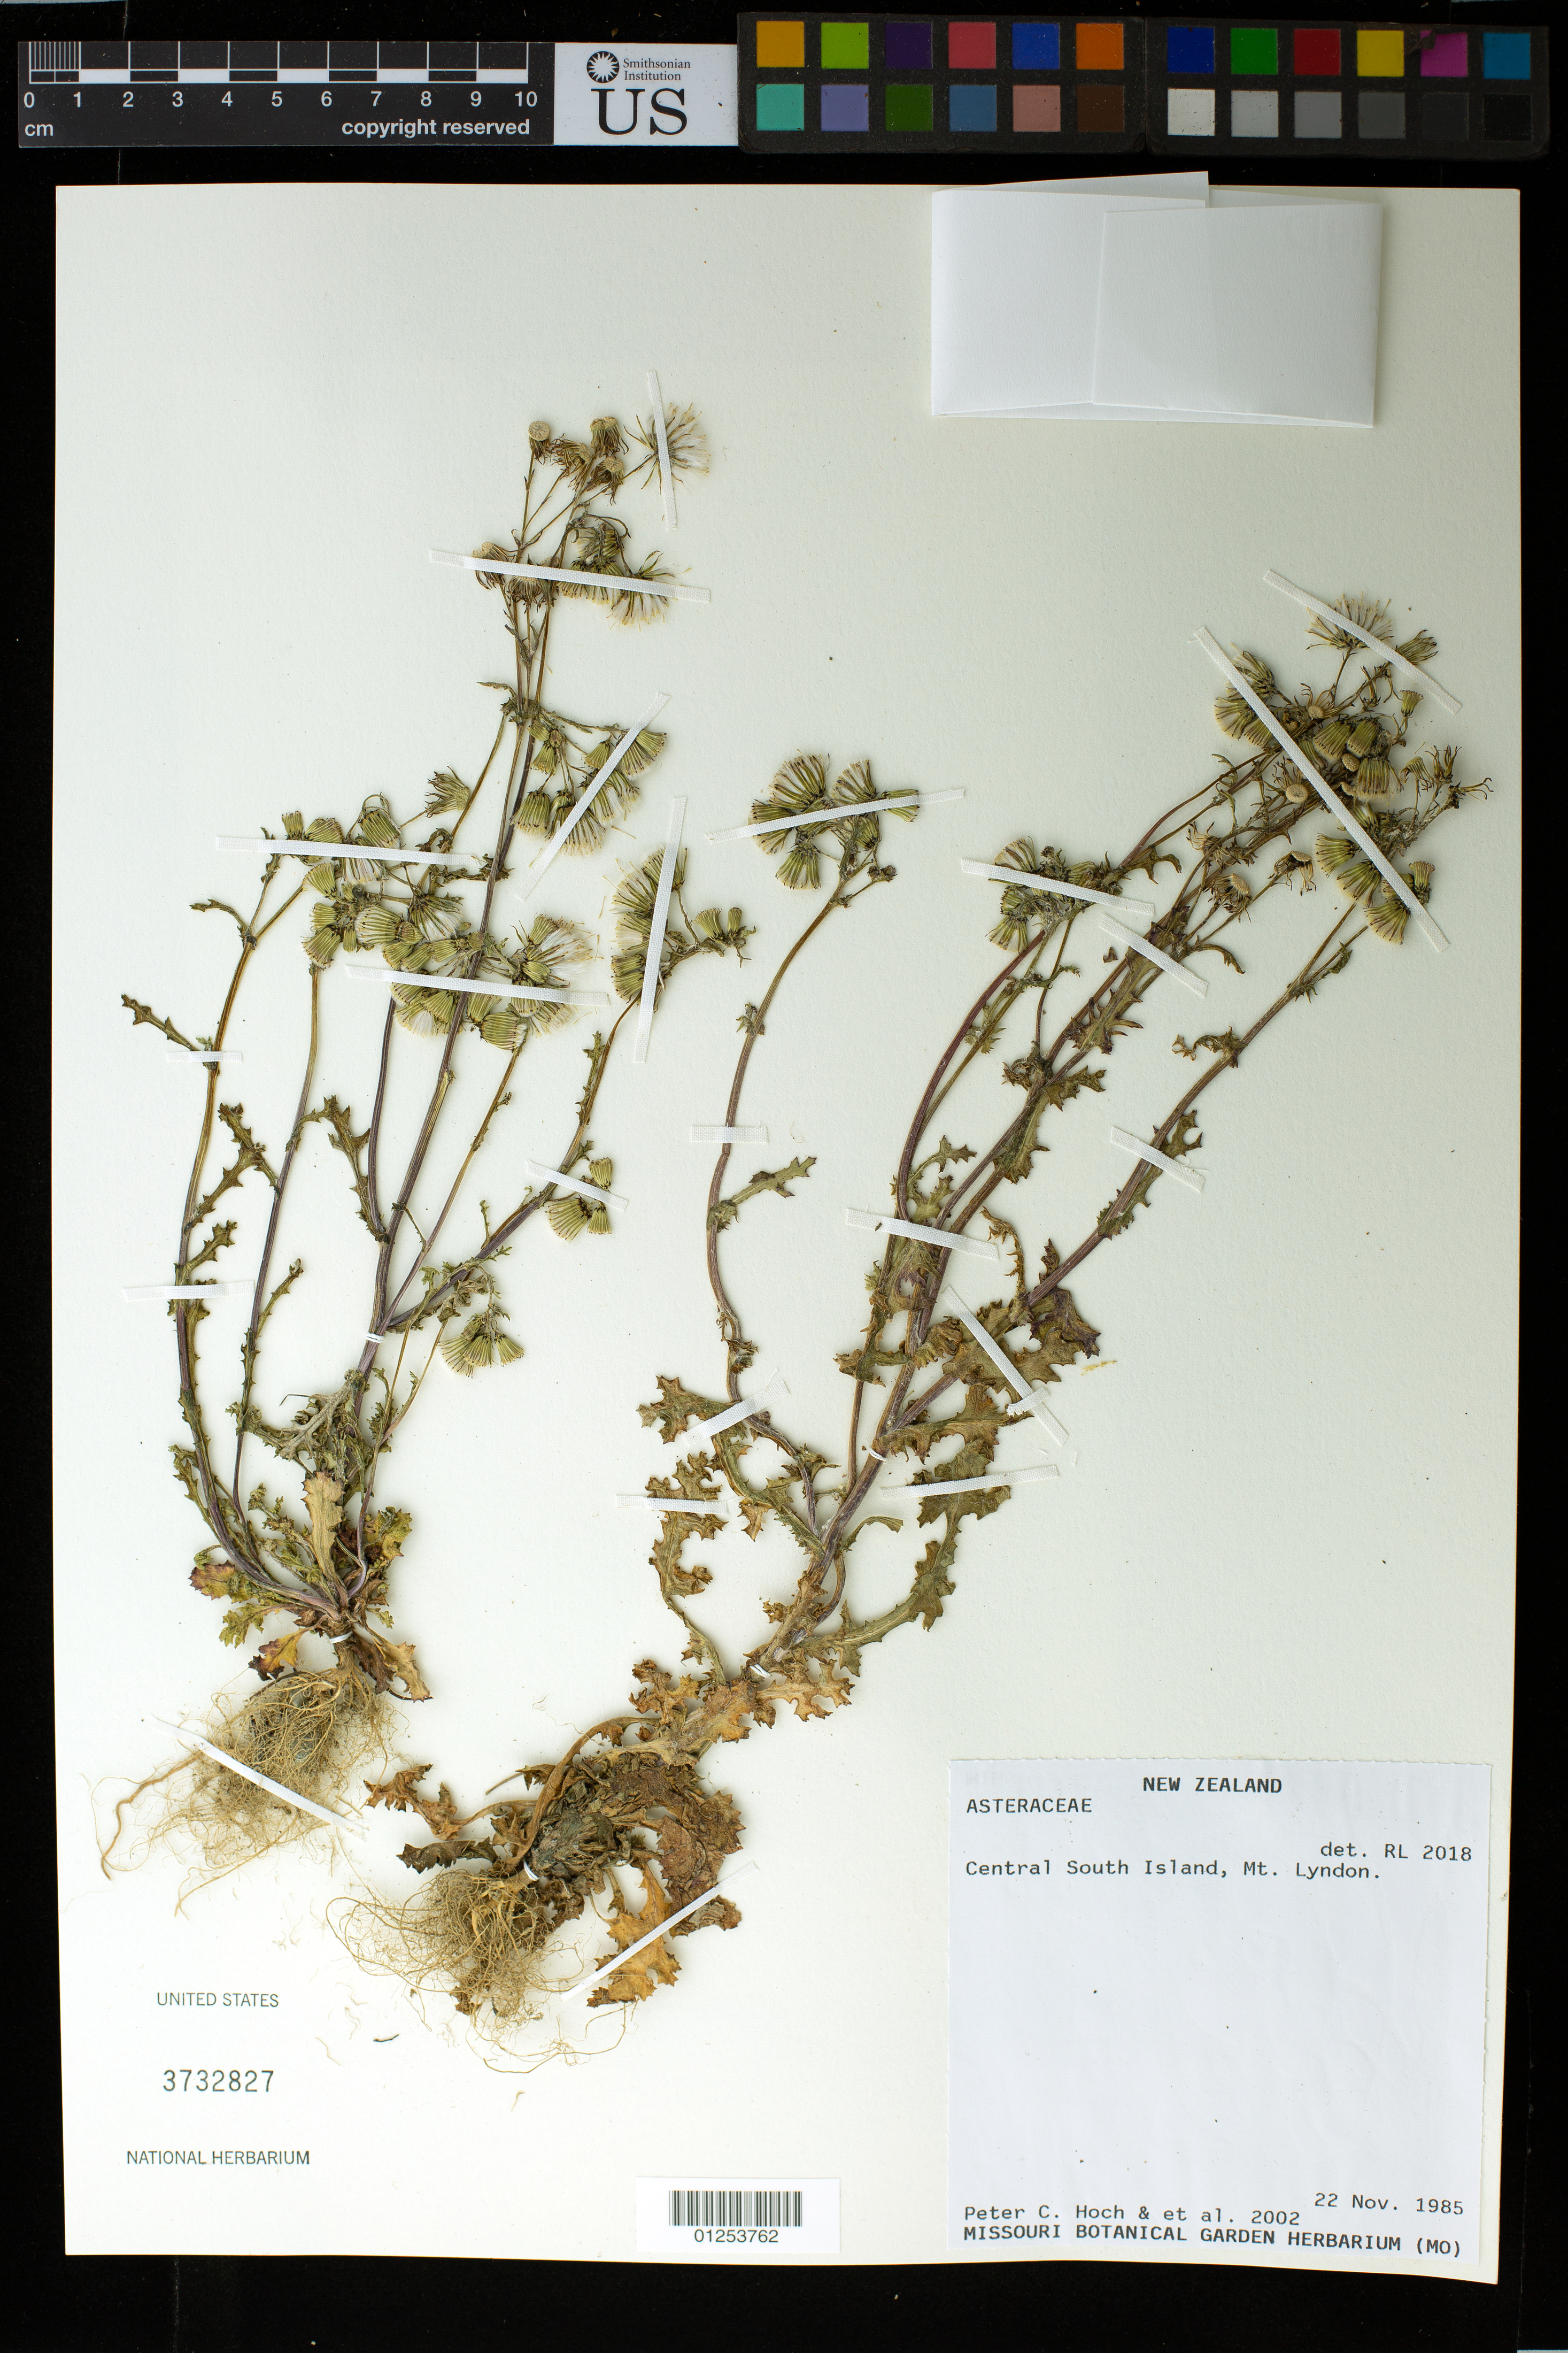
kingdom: Plantae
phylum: Tracheophyta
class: Magnoliopsida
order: Asterales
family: Asteraceae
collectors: P. C. Hoch & et al.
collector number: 2002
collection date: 1985-11-22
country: New Zealand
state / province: Canterbury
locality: Central South Island, Mt. Lyndon.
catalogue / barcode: US 3732827